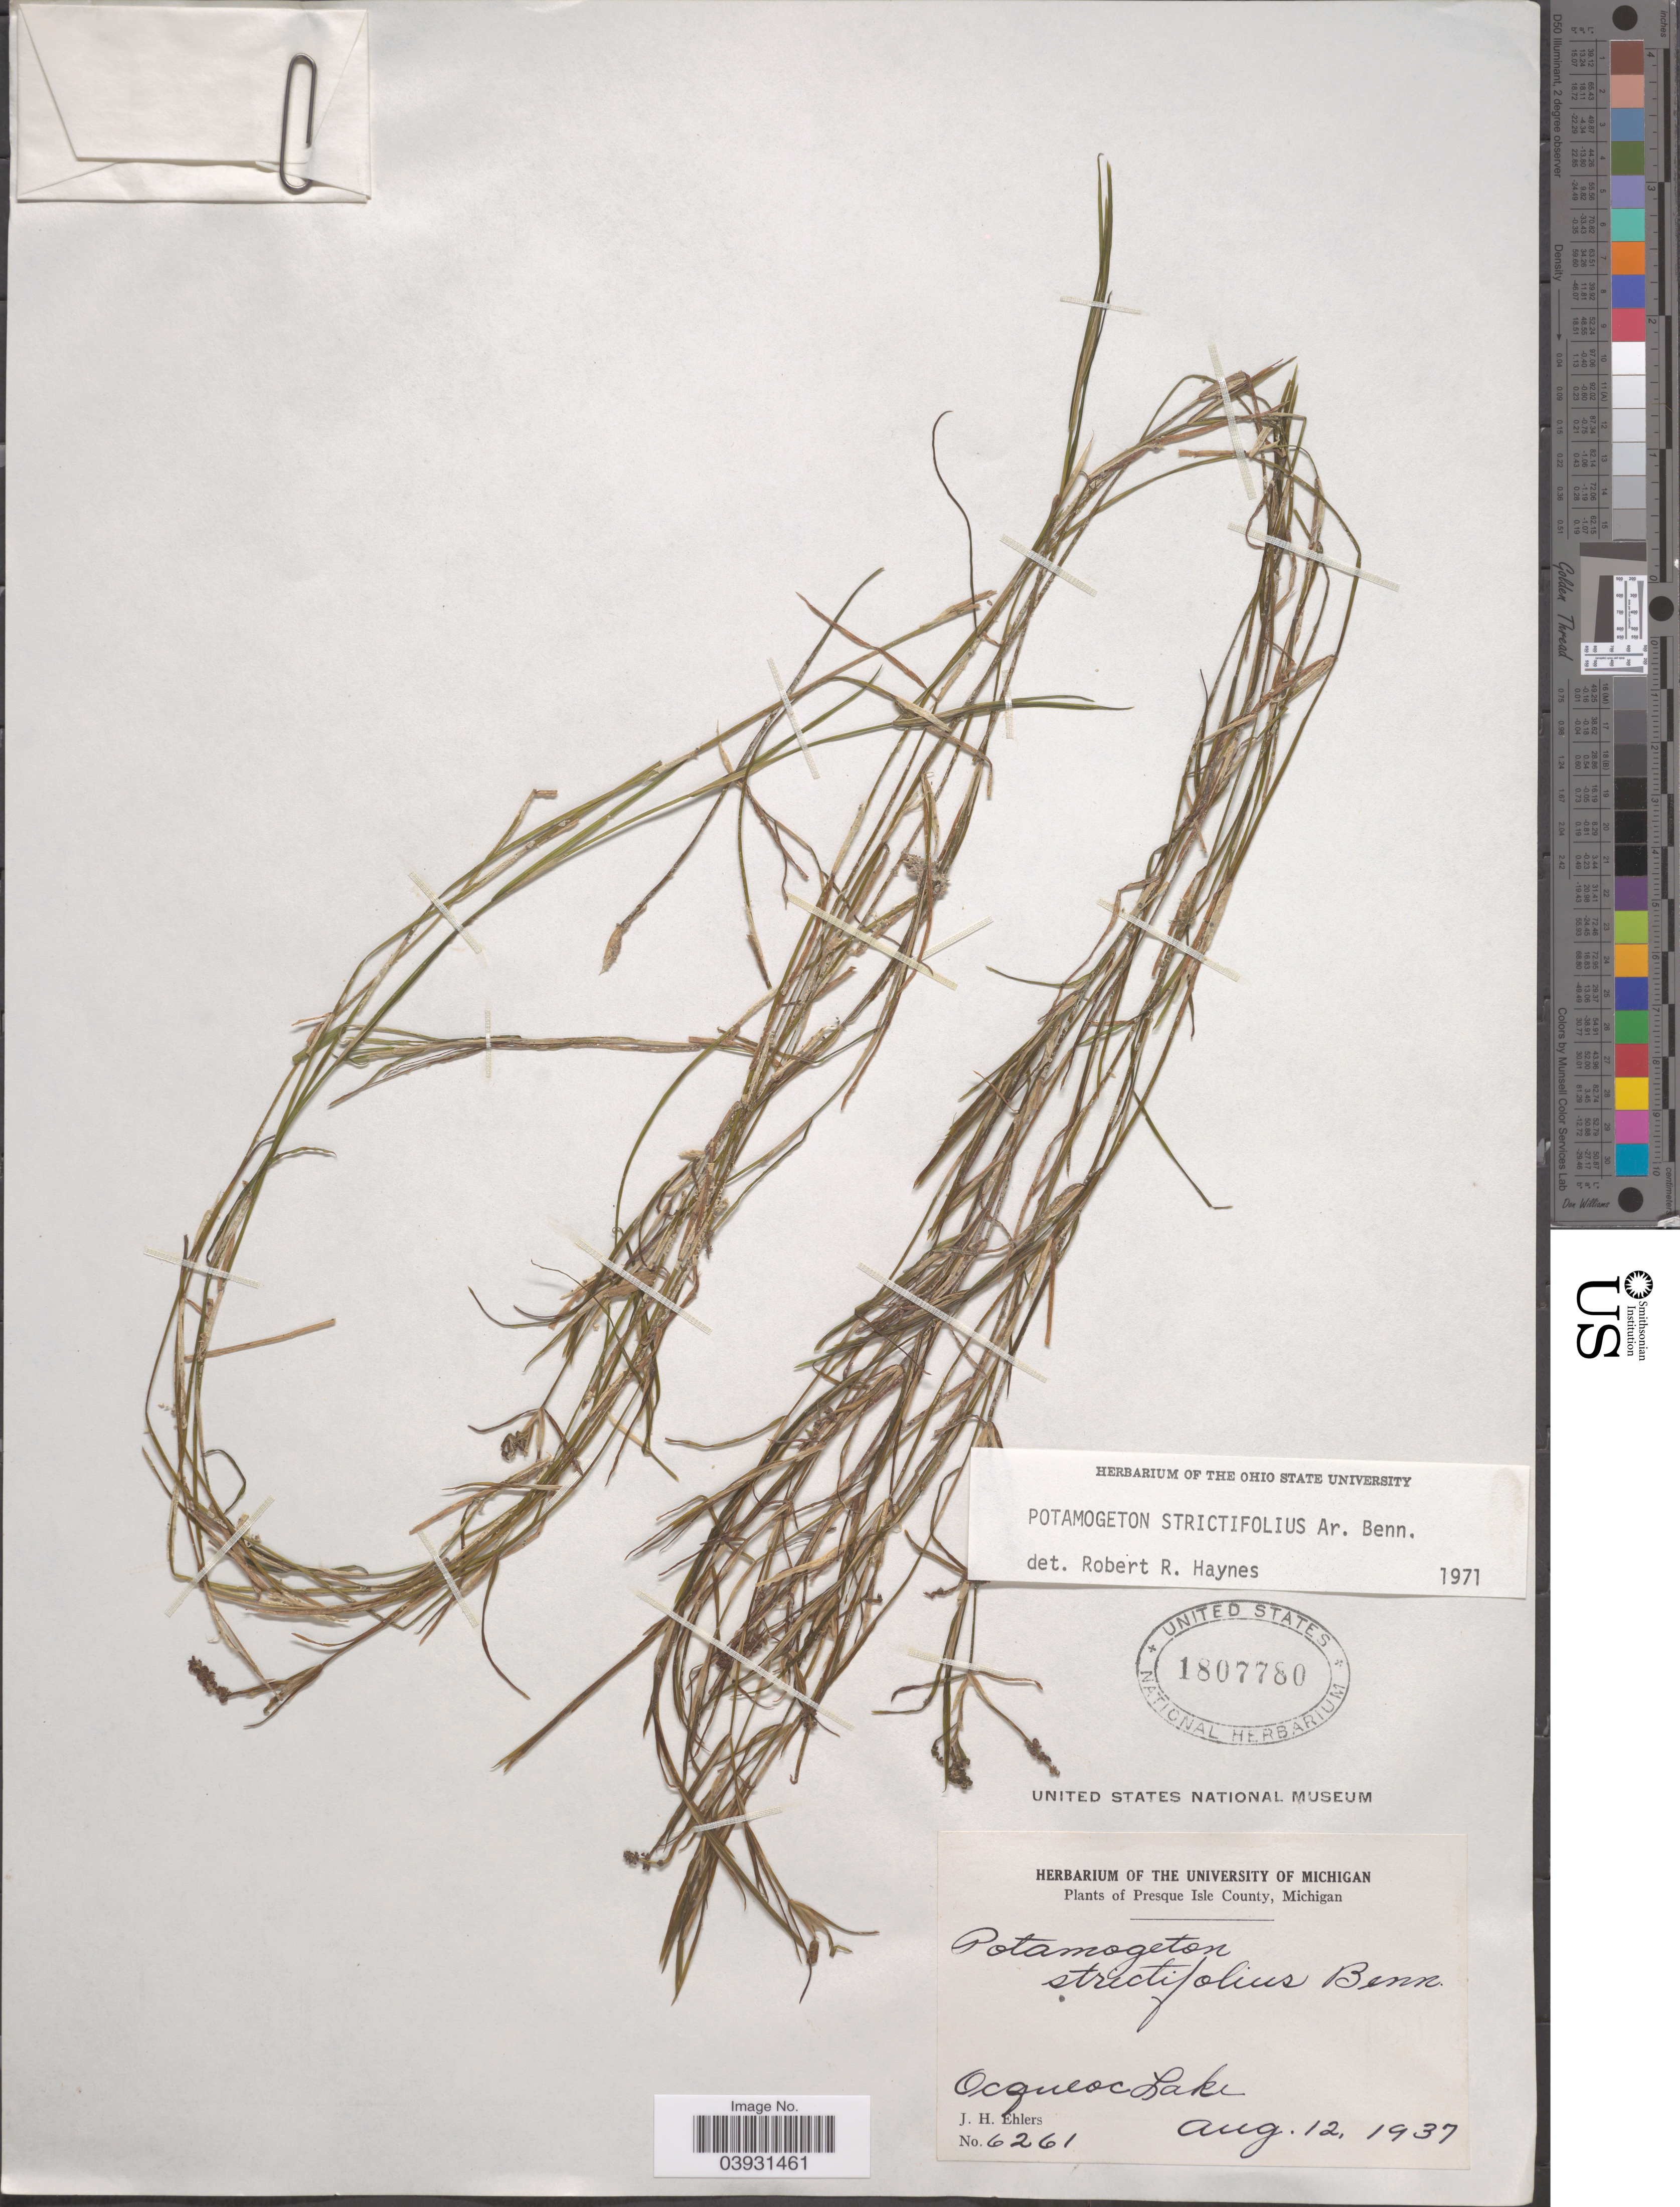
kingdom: Plantae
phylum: Tracheophyta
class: Liliopsida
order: Alismatales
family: Potamogetonaceae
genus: Potamogeton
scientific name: Potamogeton strictifolius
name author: A. Benn.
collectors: J. H. Ehlers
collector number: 6261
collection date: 1937-08-12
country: United States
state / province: Michigan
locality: Presque Isle County. Ocqueoc Lake.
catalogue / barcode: US 1807780